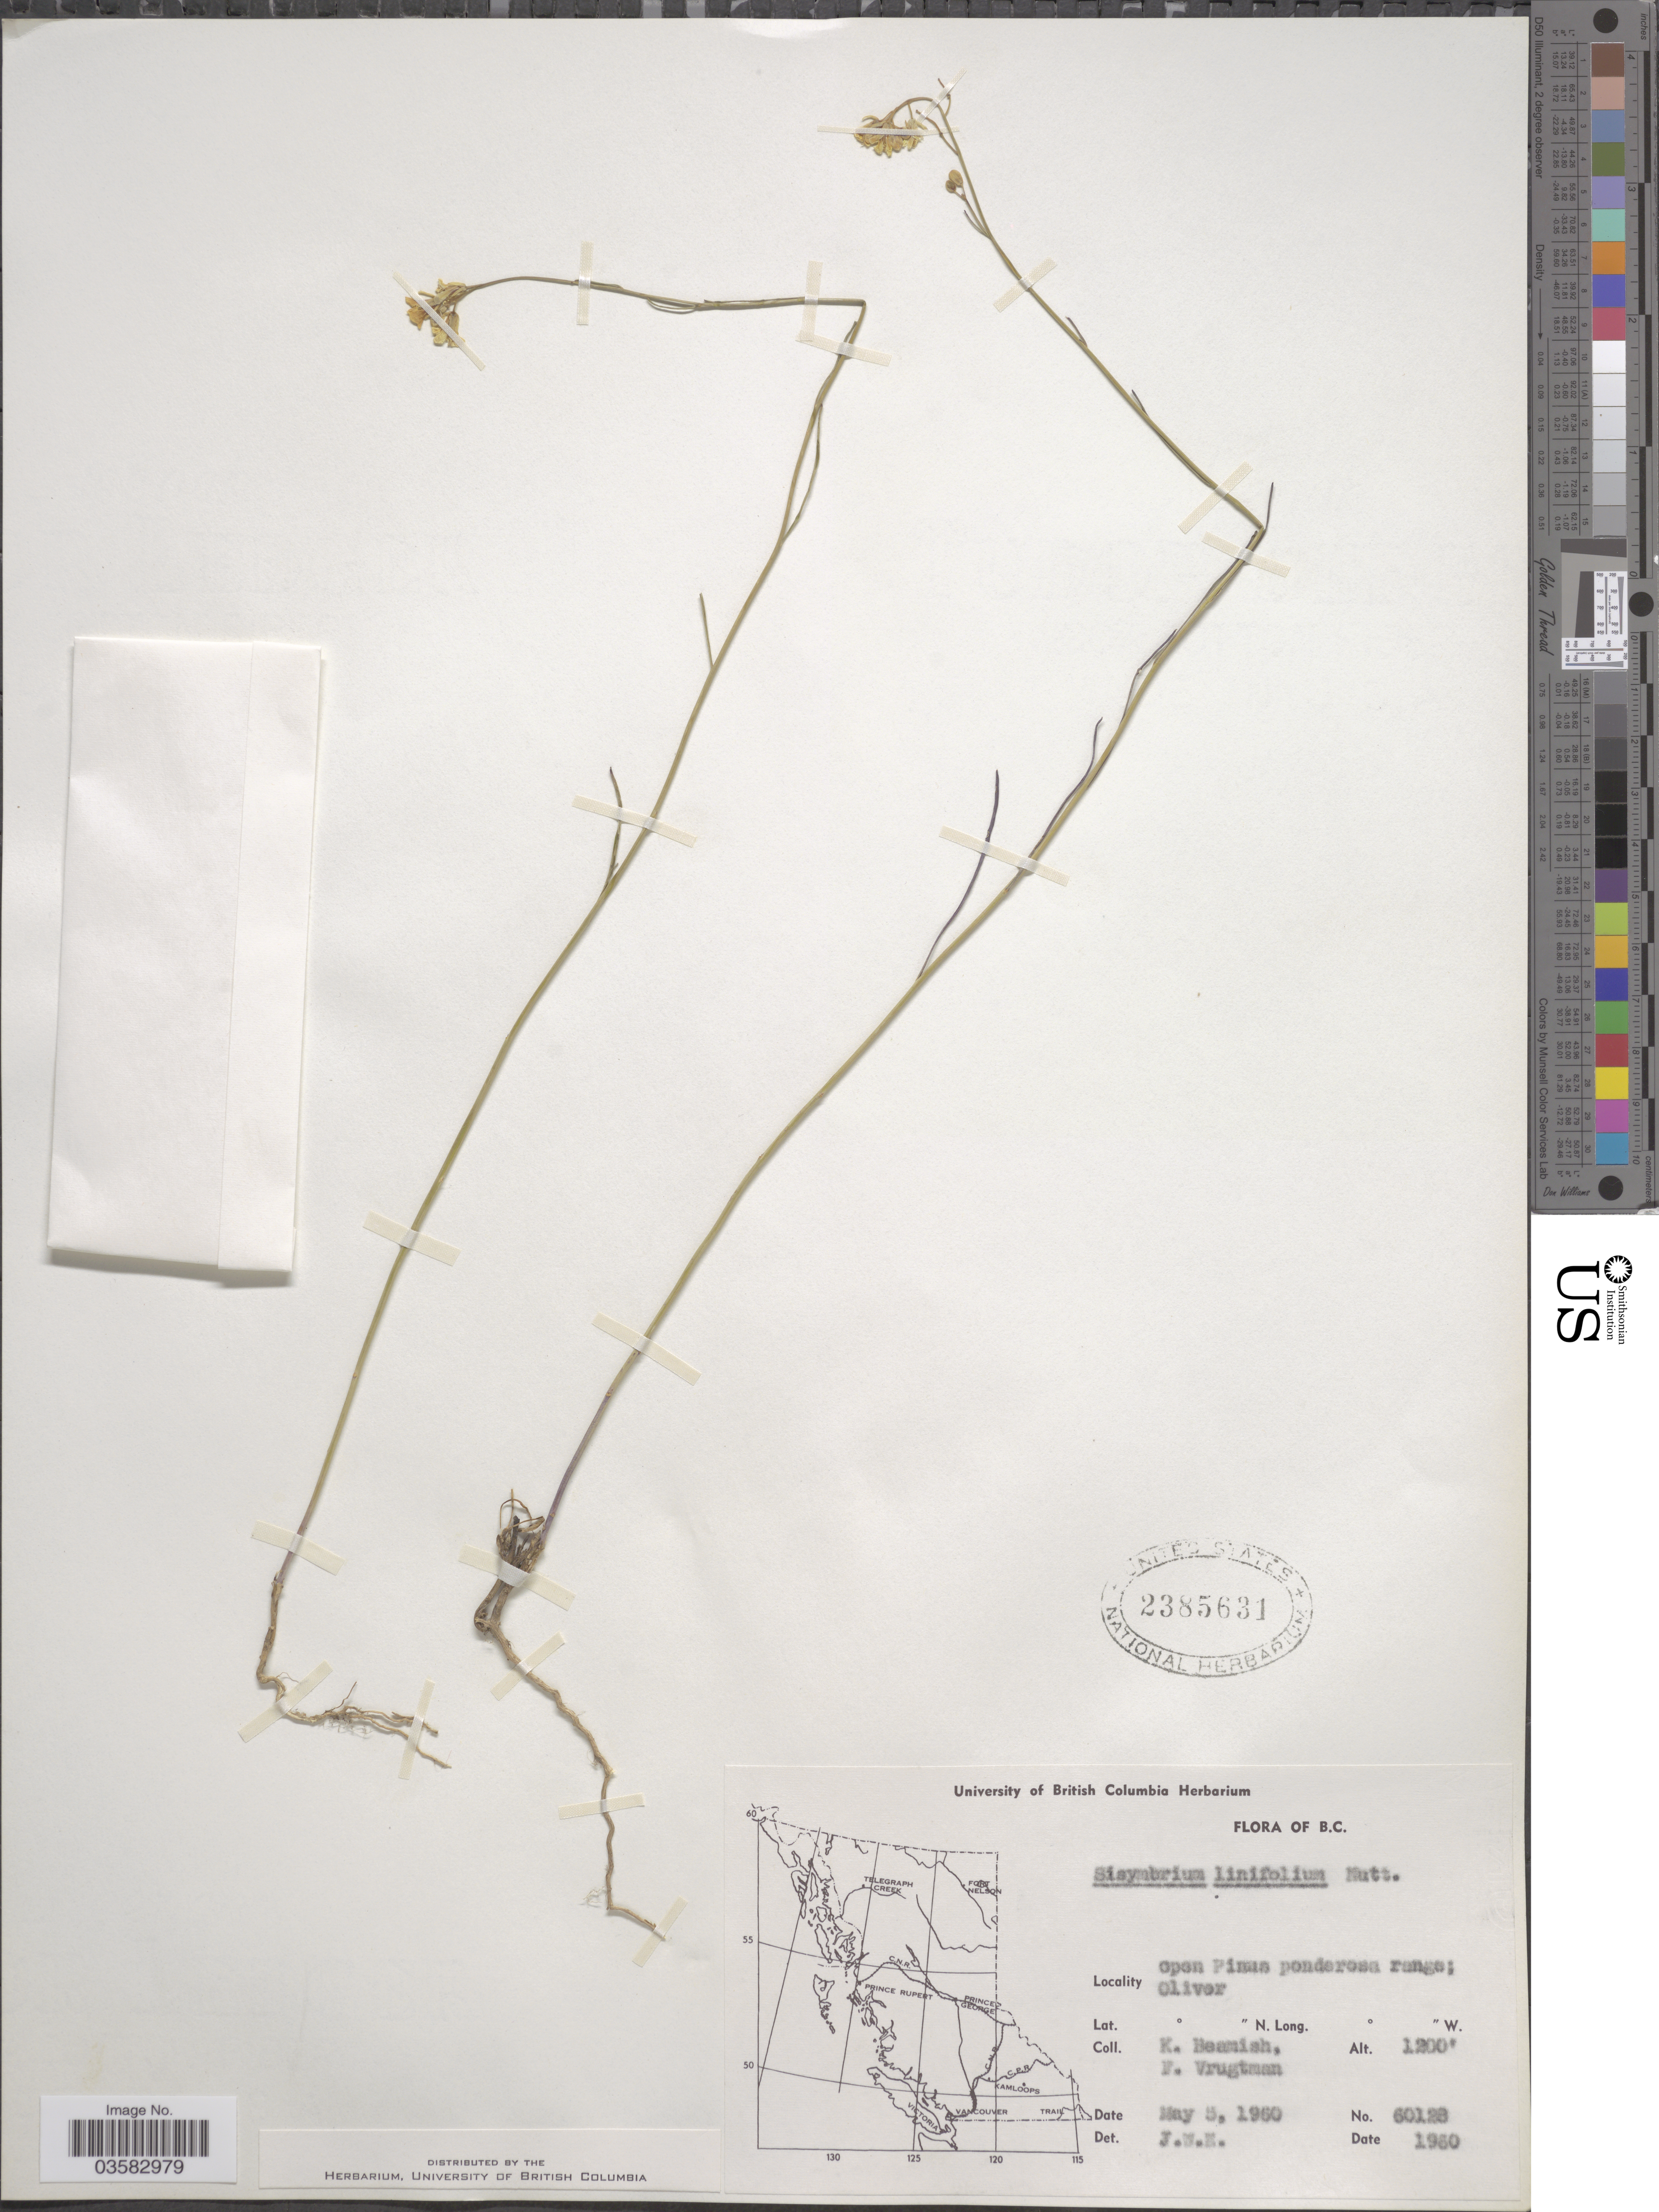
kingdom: Plantae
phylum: Tracheophyta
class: Magnoliopsida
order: Brassicales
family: Brassicaceae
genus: Sisymbrium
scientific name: Sisymbrium linifolium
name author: (Nutt.) Nutt. ex Torr. & A. Gray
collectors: K. Beamish & F. Vrugtman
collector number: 60128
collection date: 1960-05-05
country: Canada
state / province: British Columbia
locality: Oliver.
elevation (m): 366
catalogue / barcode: US 2385631